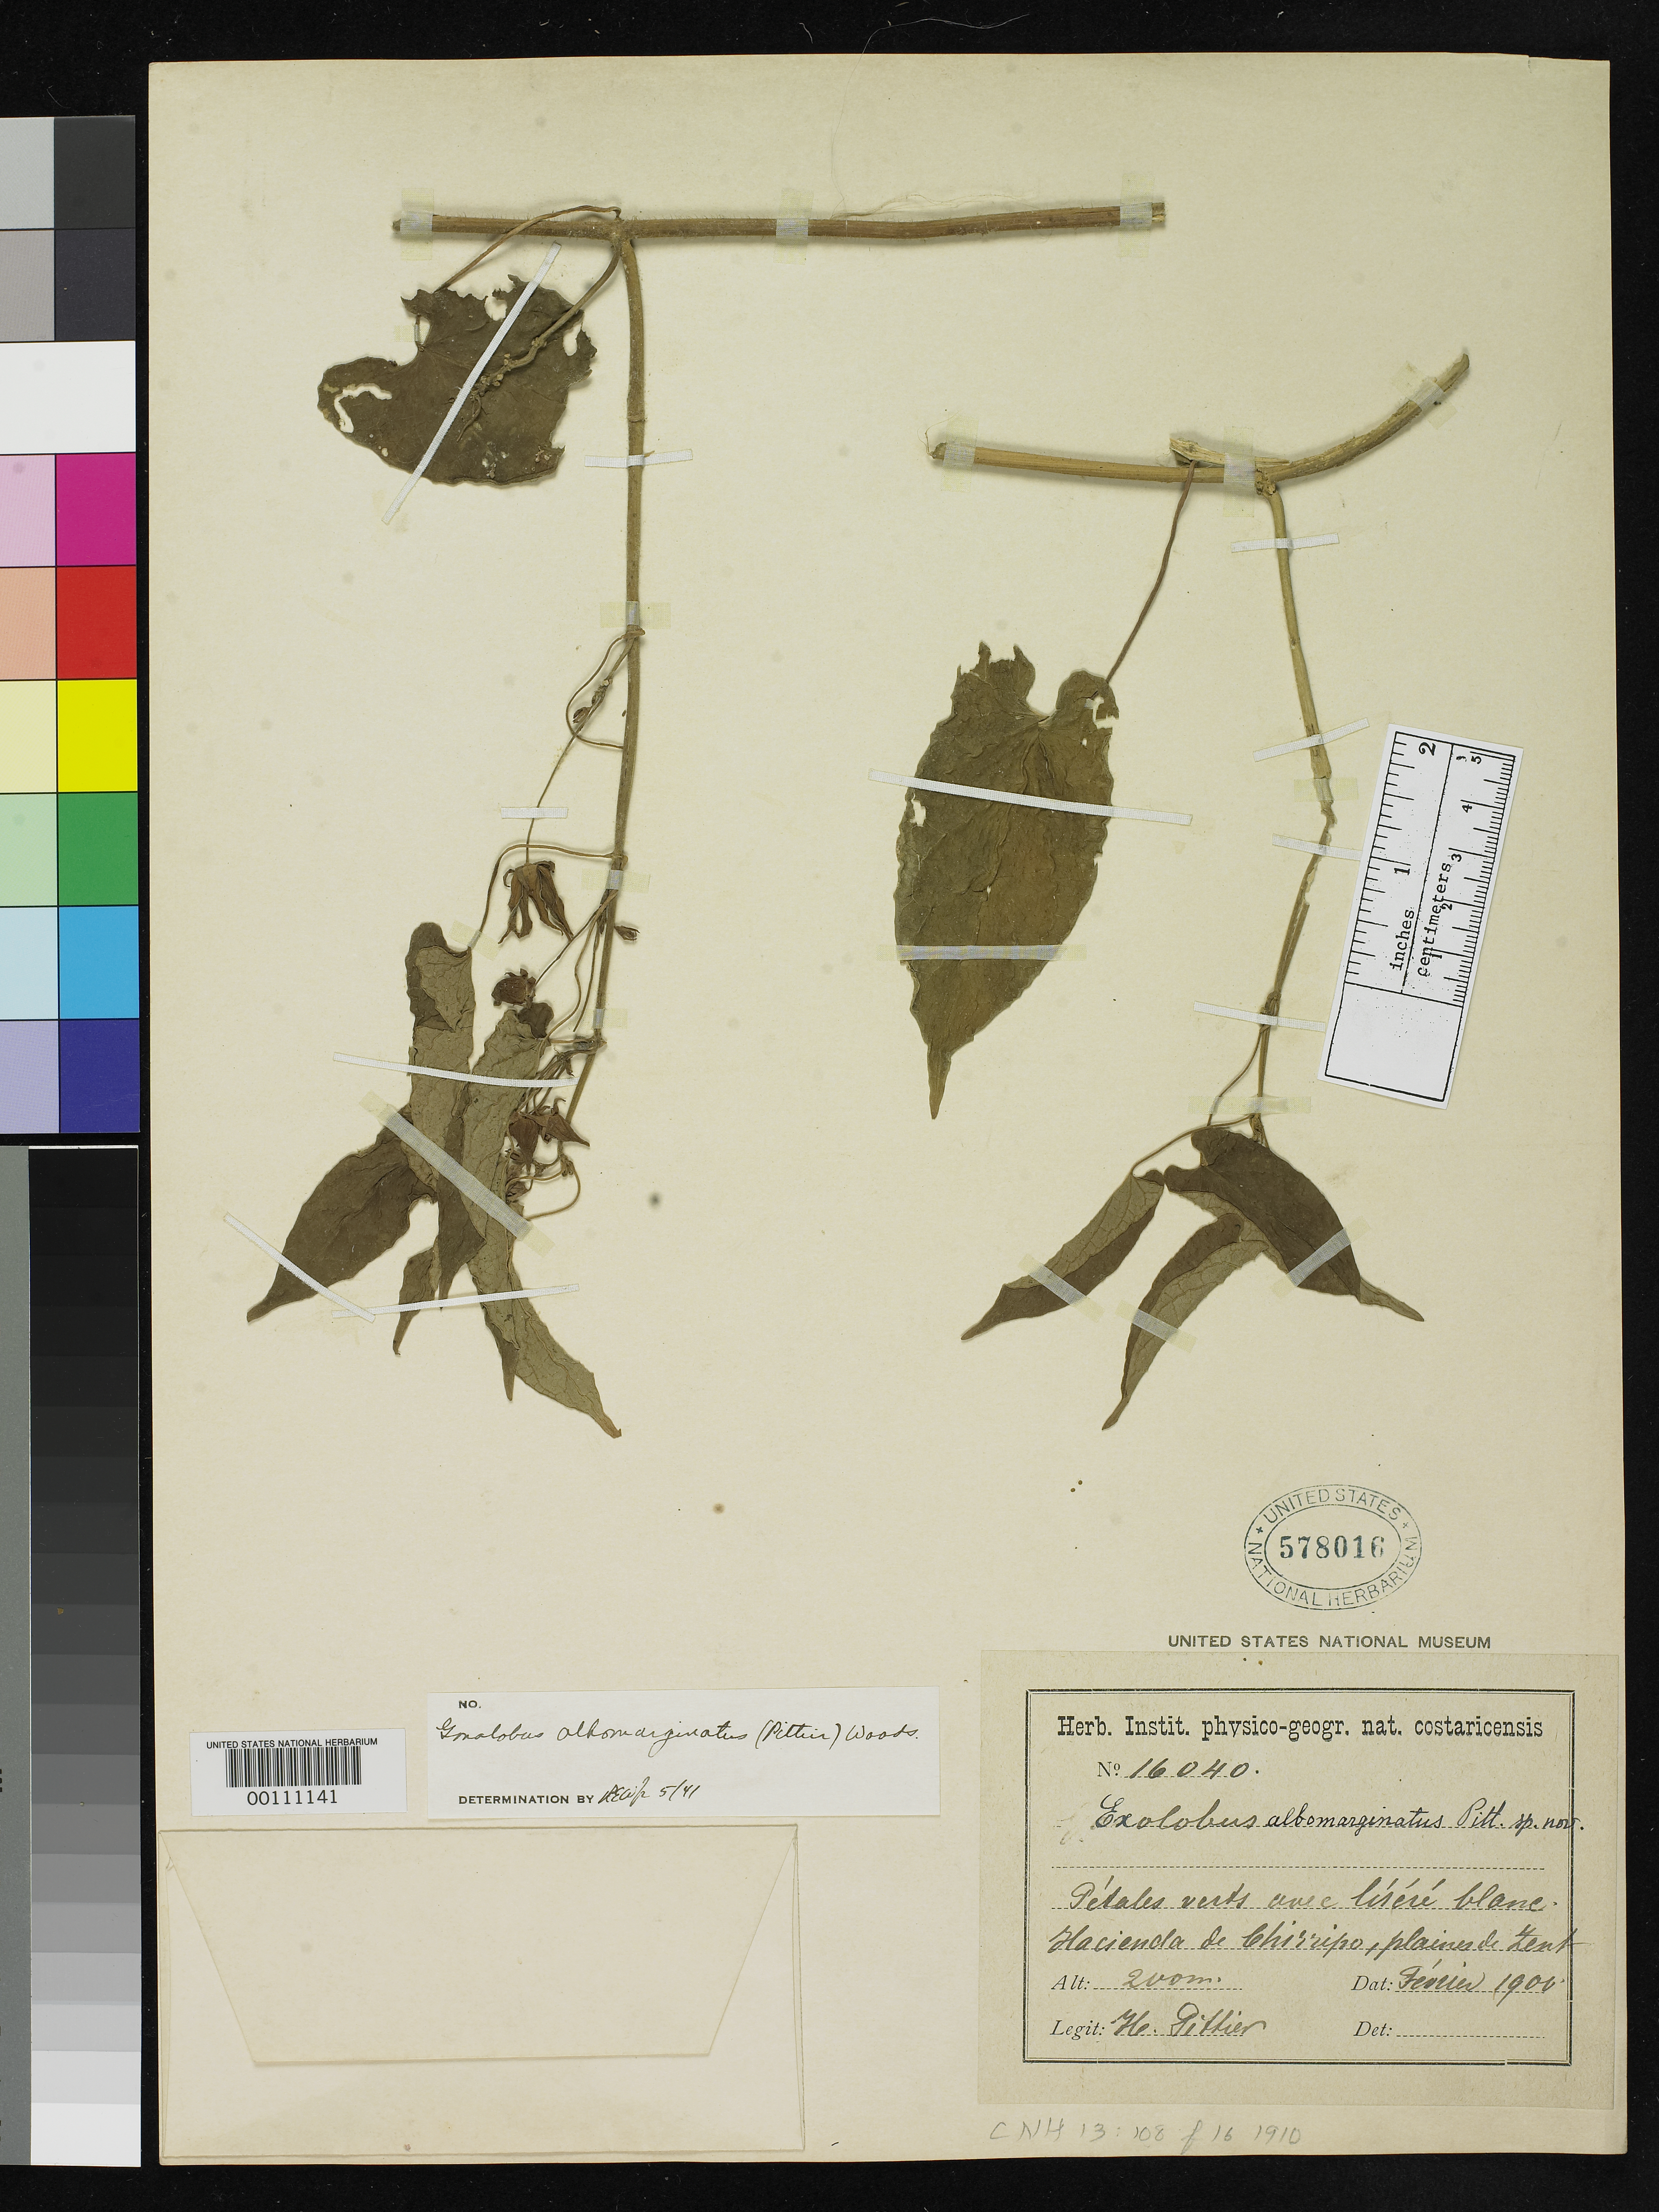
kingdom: Plantae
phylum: Tracheophyta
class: Magnoliopsida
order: Gentianales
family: Apocynaceae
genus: Exolobus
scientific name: Exolobus albomarginatus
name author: Pittier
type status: Holotype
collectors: H. F. Pittier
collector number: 16040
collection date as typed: Feb 1900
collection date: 1900-02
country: Costa Rica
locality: Hacienda de Chirripo, plaines de Zent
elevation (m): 200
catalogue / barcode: US 578016